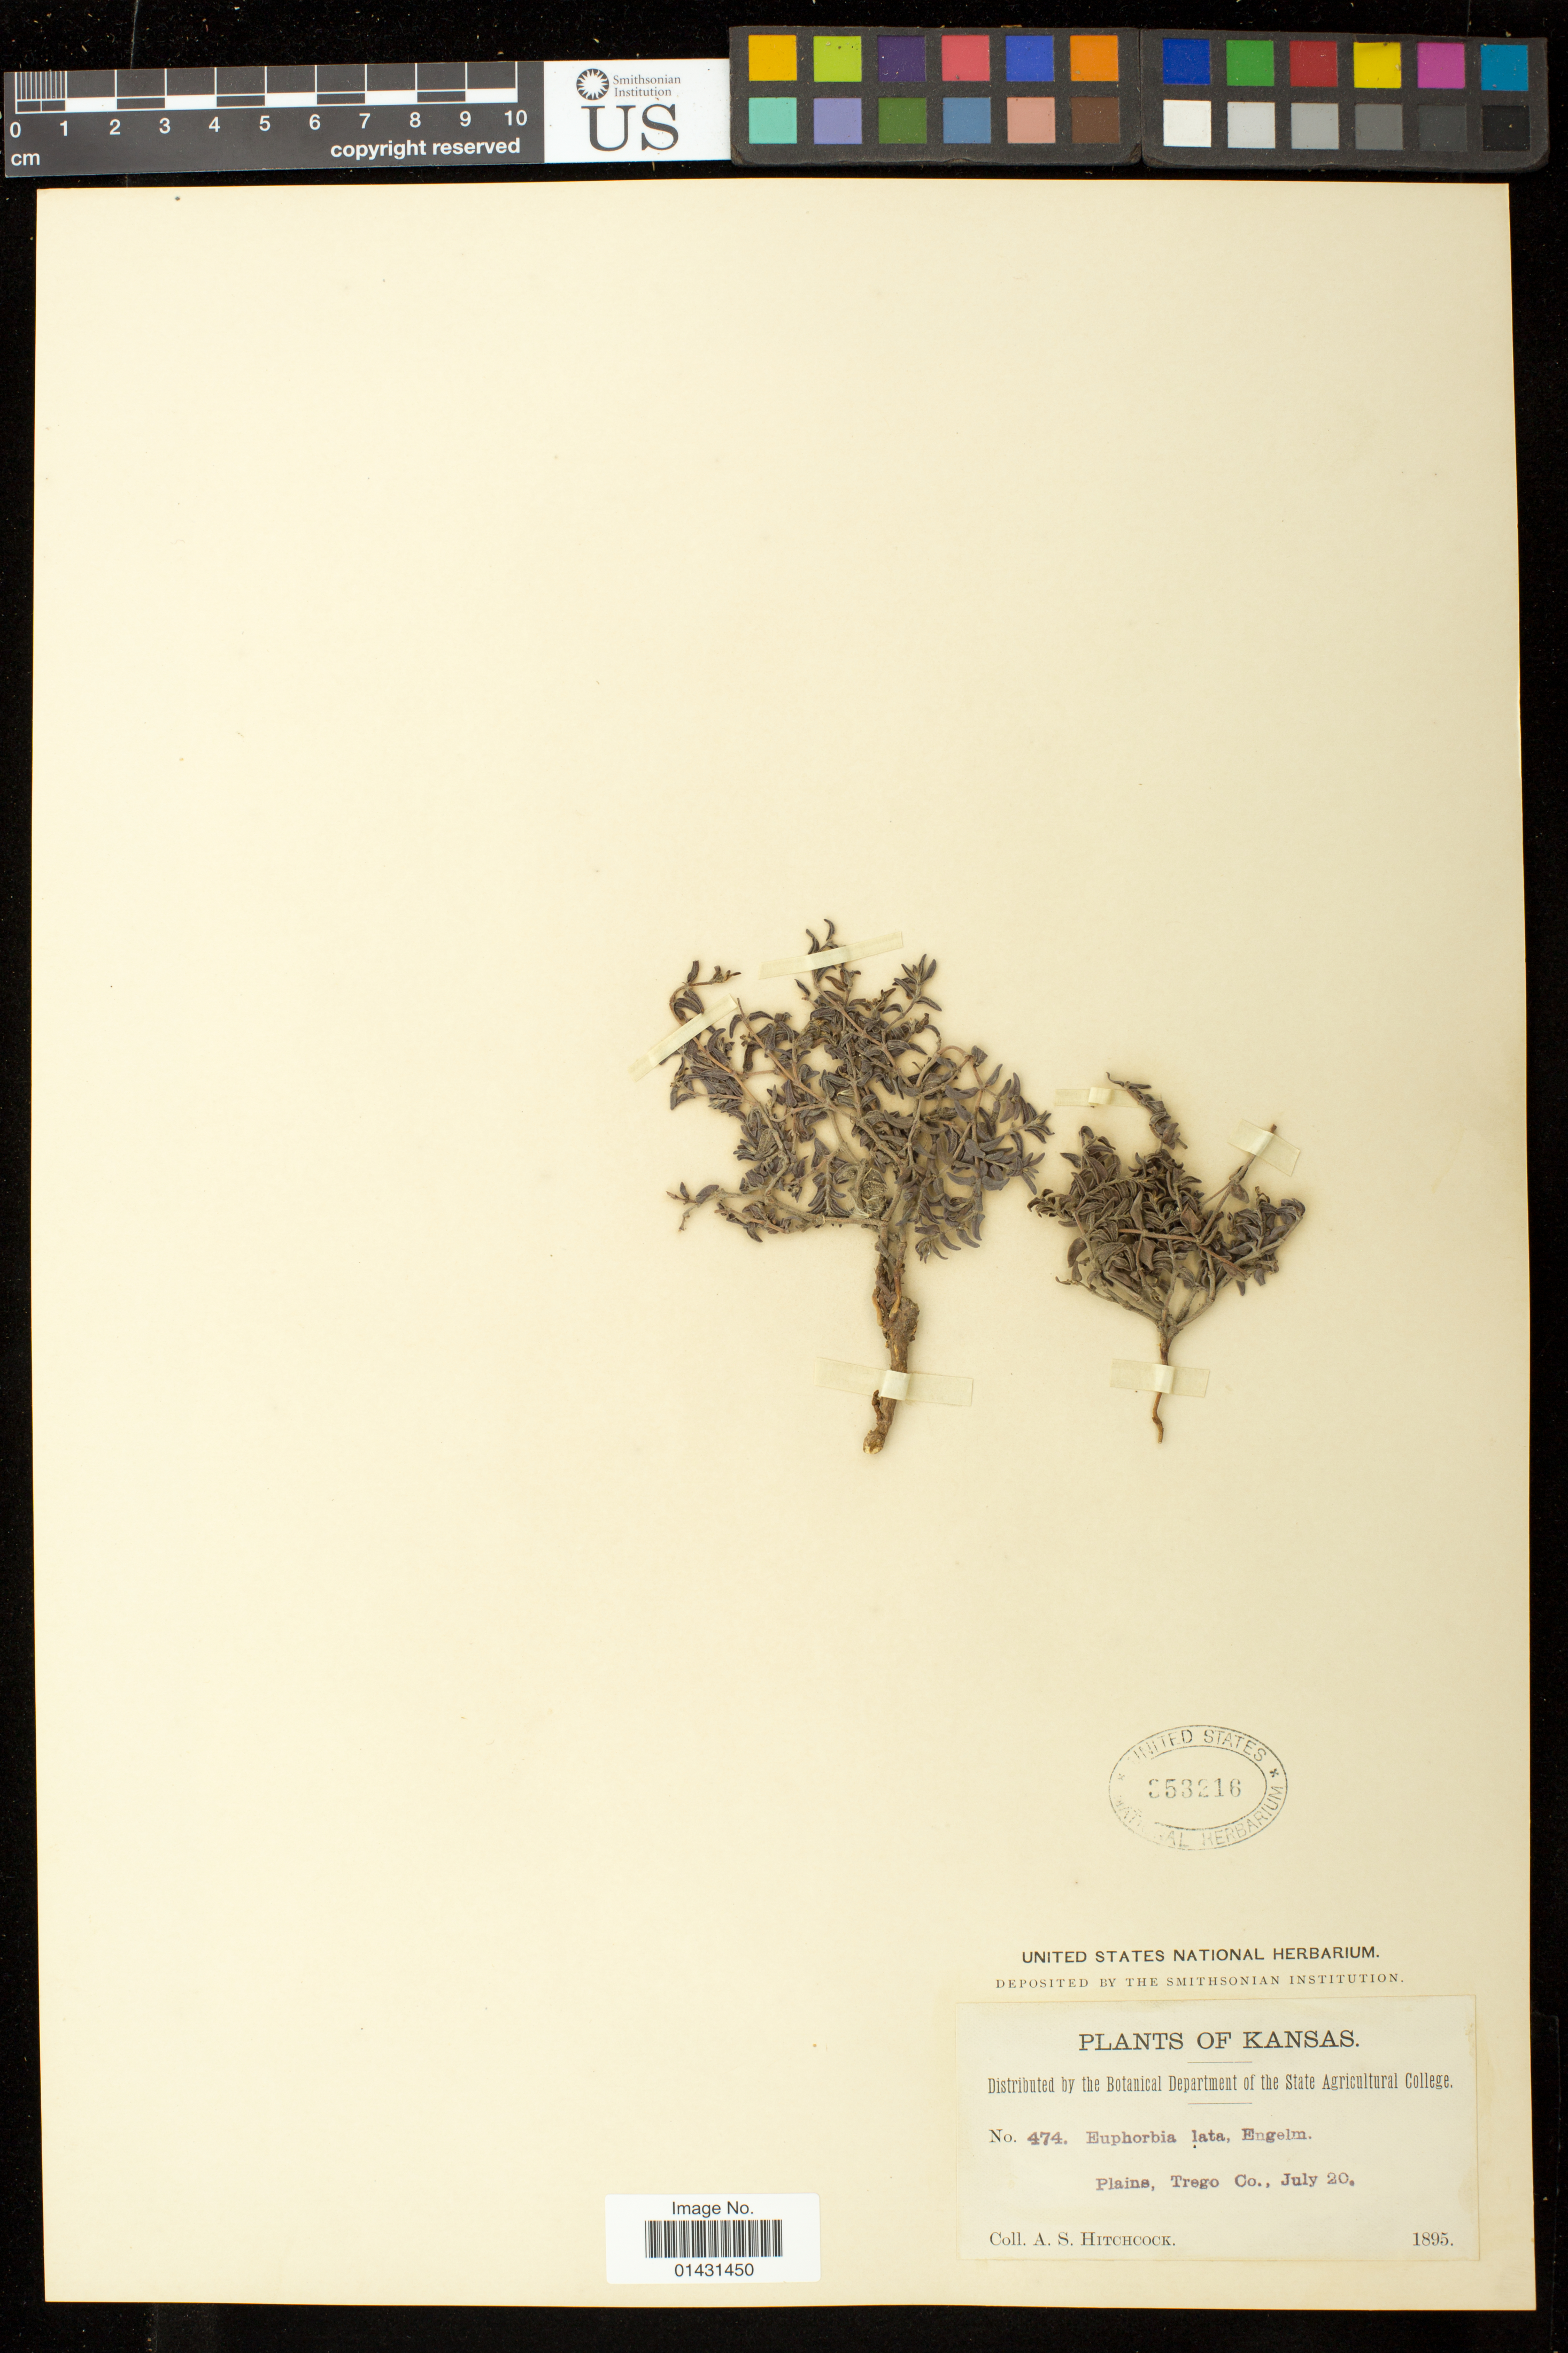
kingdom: Plantae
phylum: Tracheophyta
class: Magnoliopsida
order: Malpighiales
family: Euphorbiaceae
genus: Euphorbia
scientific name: Euphorbia laxa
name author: Drake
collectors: A. S. Hitchcock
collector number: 474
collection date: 1895-07-20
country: United States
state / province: Kansas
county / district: Trego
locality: Plains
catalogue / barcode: US 353216